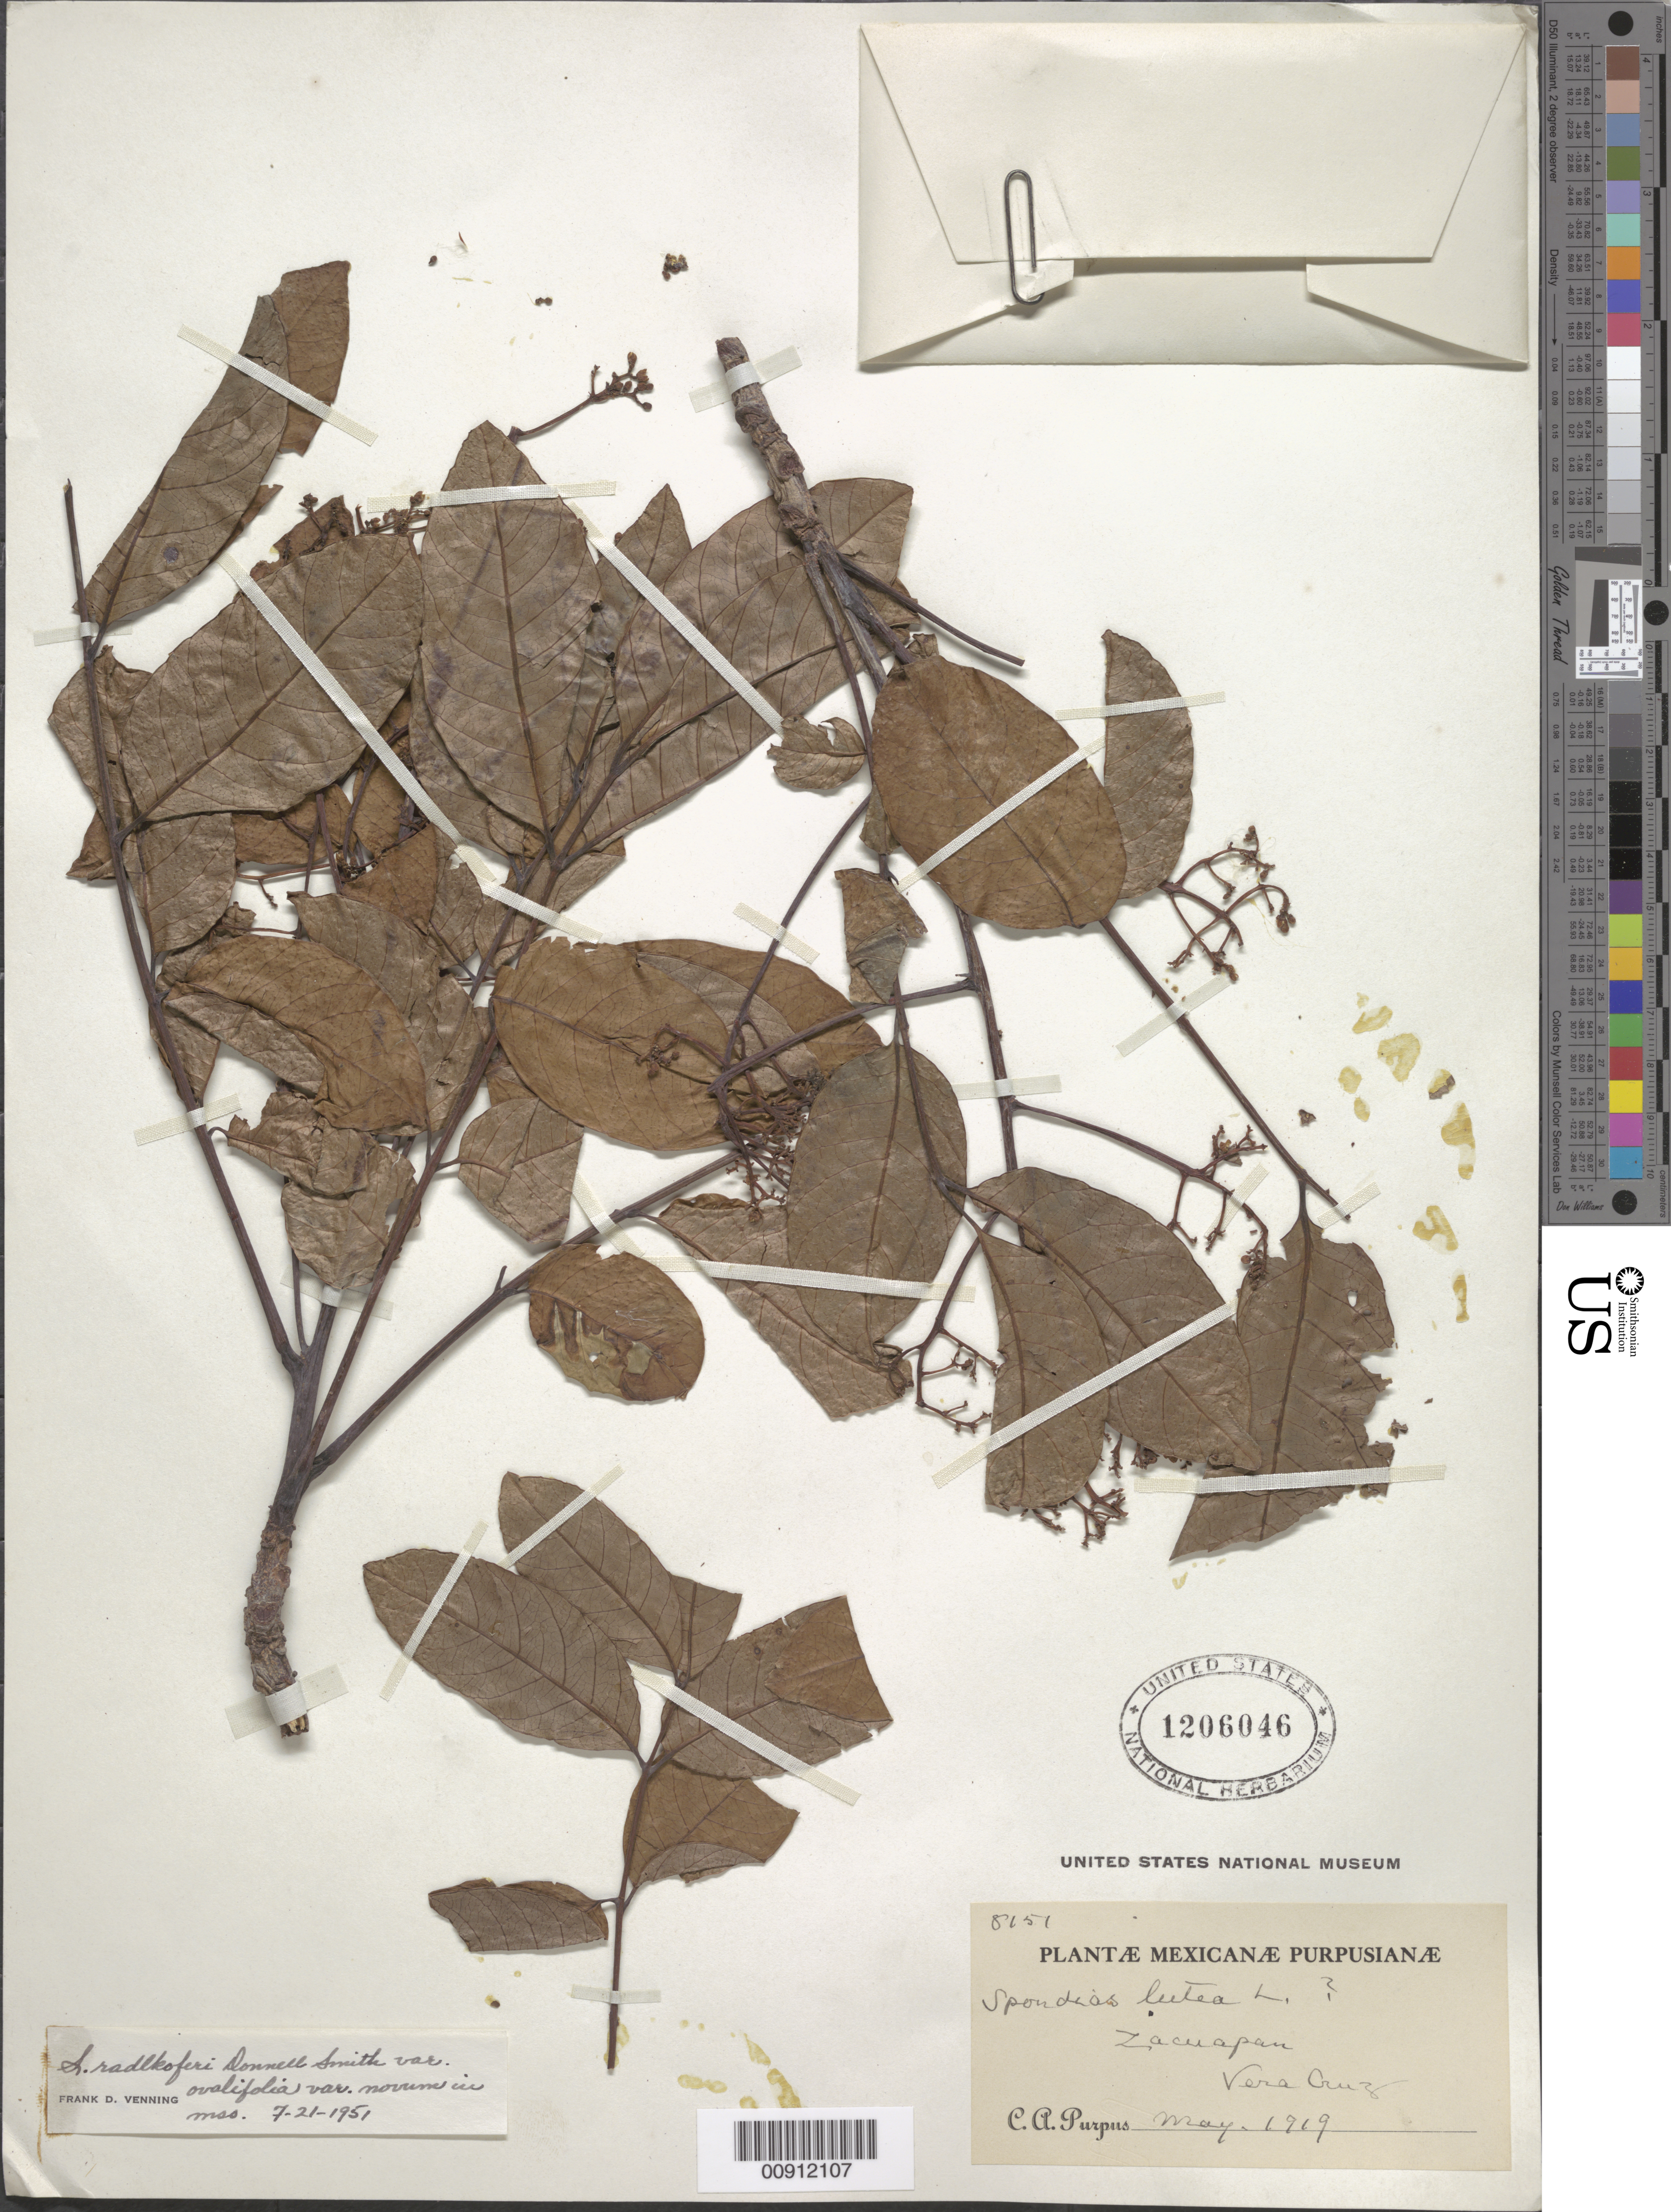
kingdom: Plantae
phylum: Tracheophyta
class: Magnoliopsida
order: Sapindales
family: Anacardiaceae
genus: Spondias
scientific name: Spondias radlkoferi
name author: Donn. Sm.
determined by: Mitchell, John D.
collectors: C. A. Purpus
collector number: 8151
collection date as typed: May 1919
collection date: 1919-05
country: Mexico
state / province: Veracruz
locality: Zacuapan, Veracruz.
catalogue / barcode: US 1206046